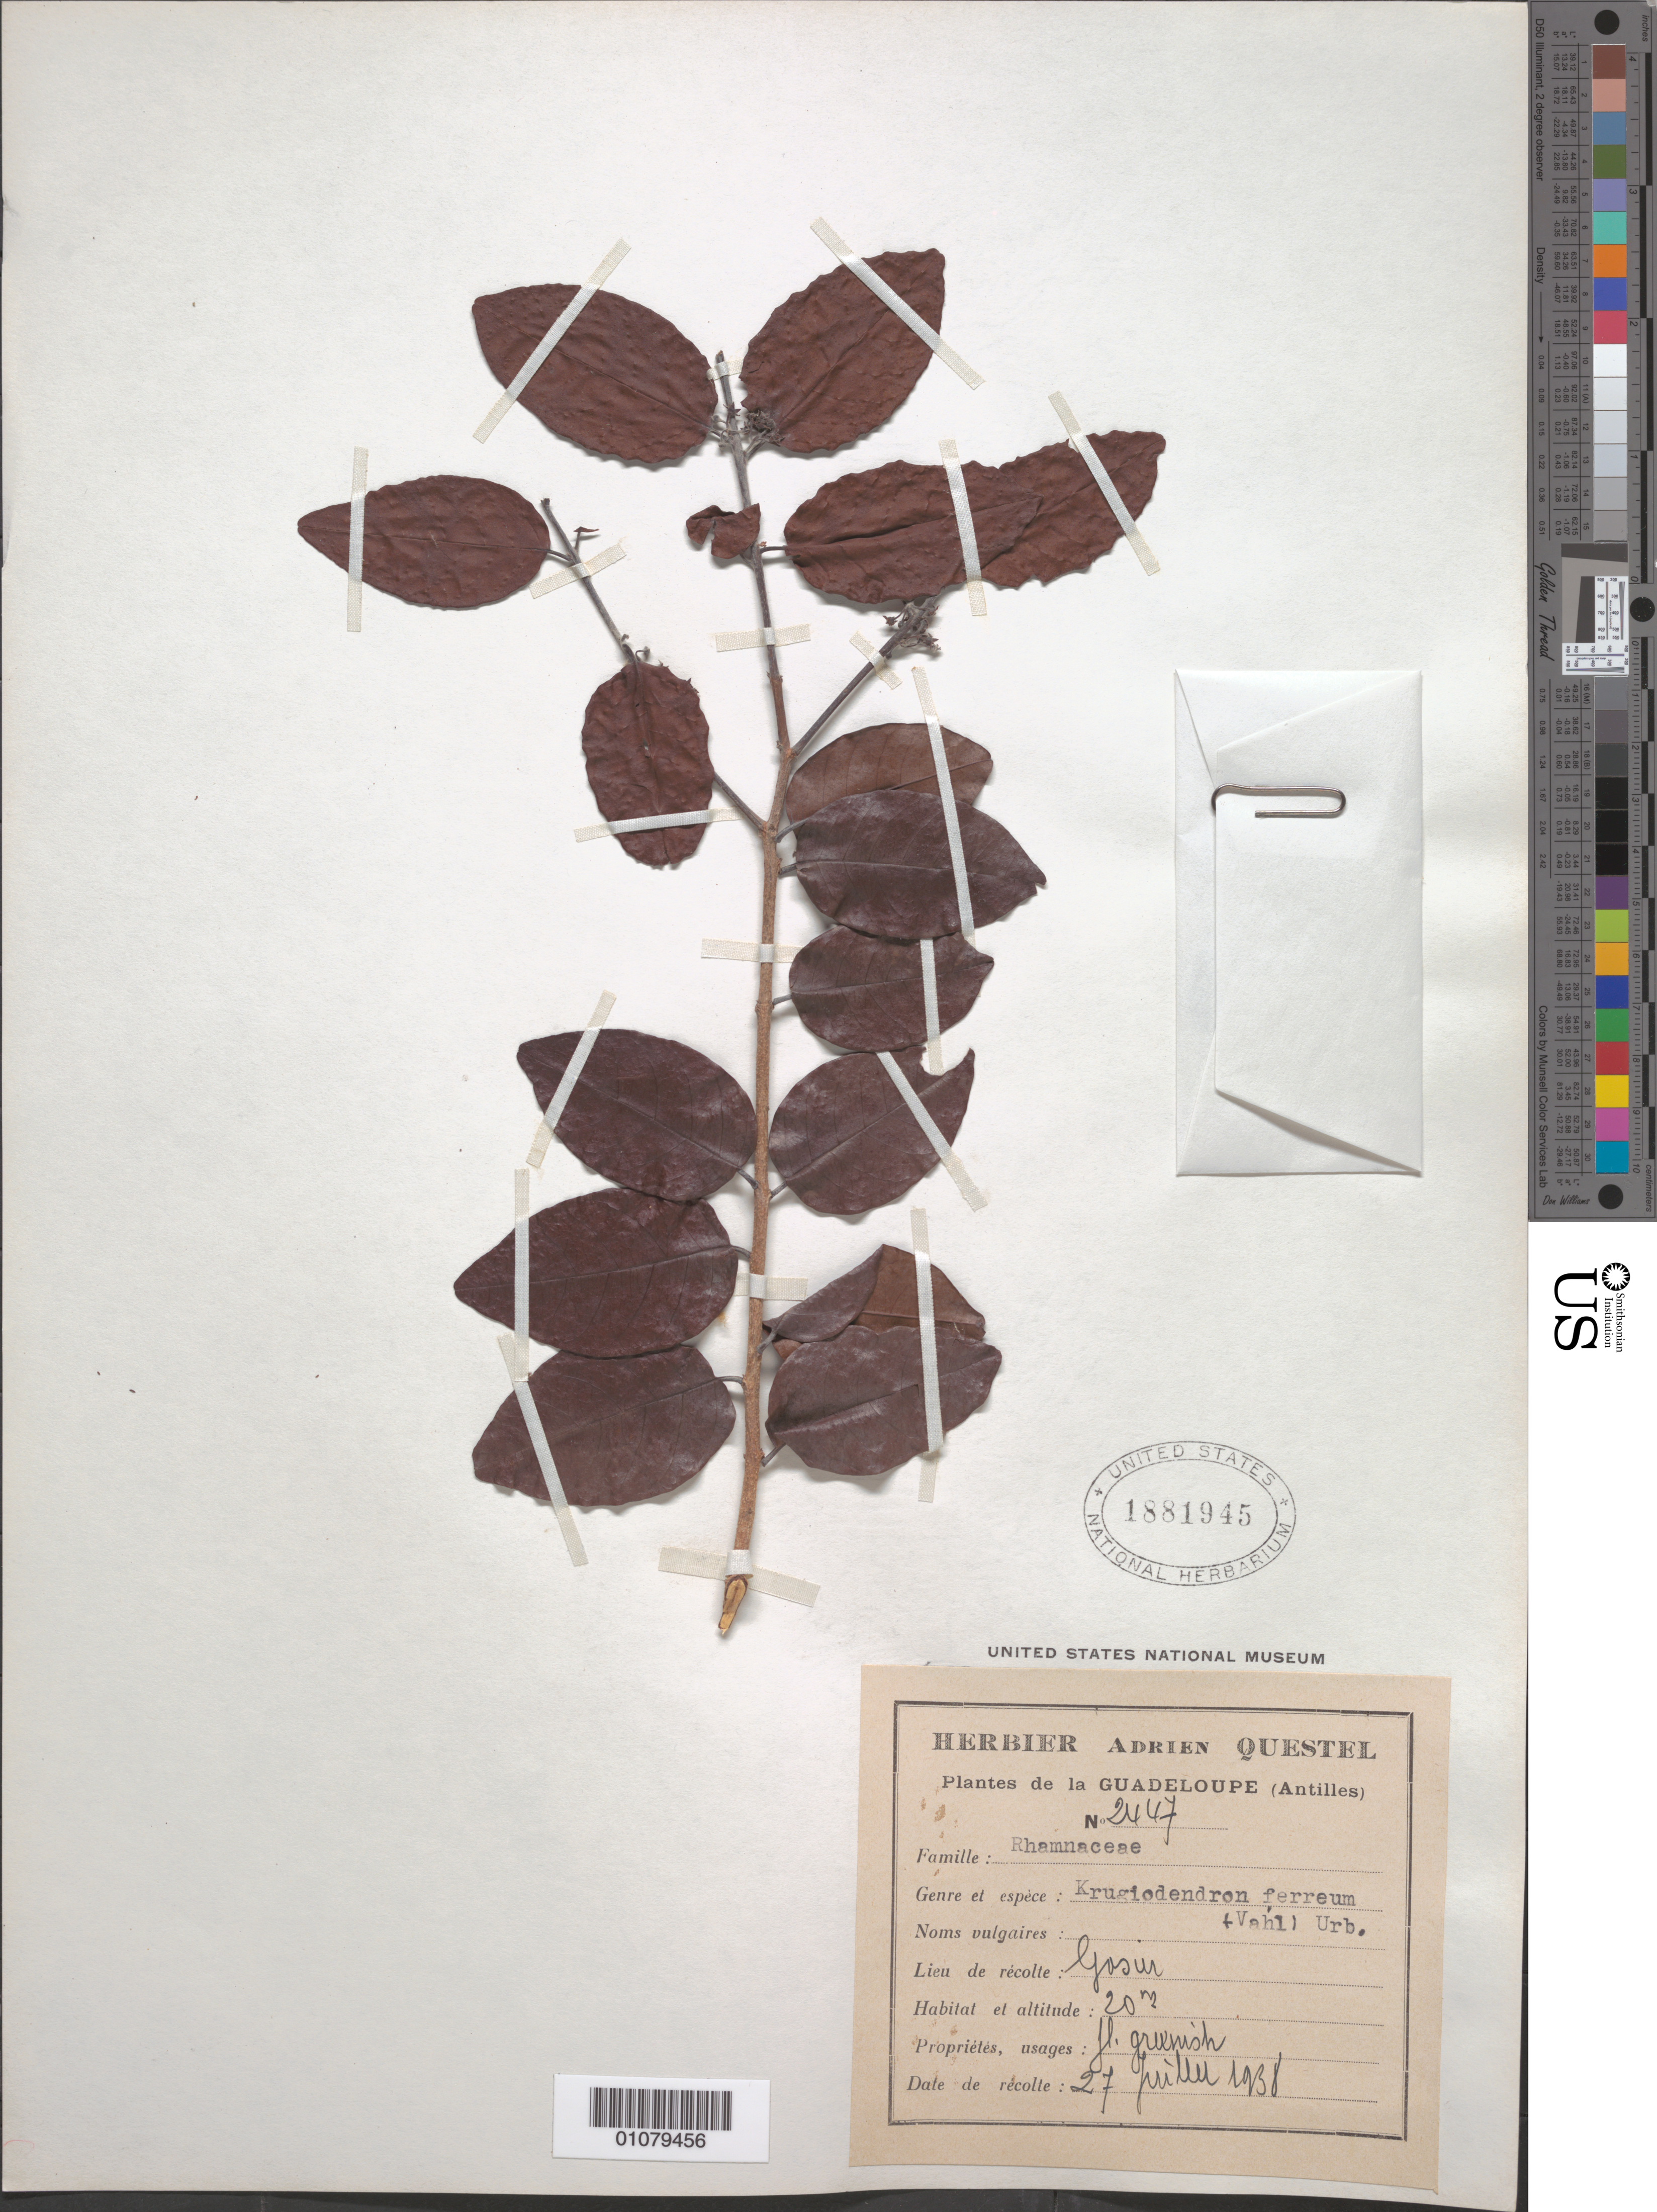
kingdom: Plantae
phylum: Tracheophyta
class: Magnoliopsida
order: Rosales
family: Rhamnaceae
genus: Krugiodendron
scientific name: Krugiodendron ferreum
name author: (Vahl) Urb.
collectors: A. Questel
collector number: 2447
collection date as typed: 27 Jul 1938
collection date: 1938-07-27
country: Guadeloupe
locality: (hard to read) Gasir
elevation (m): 20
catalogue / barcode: US 1881945